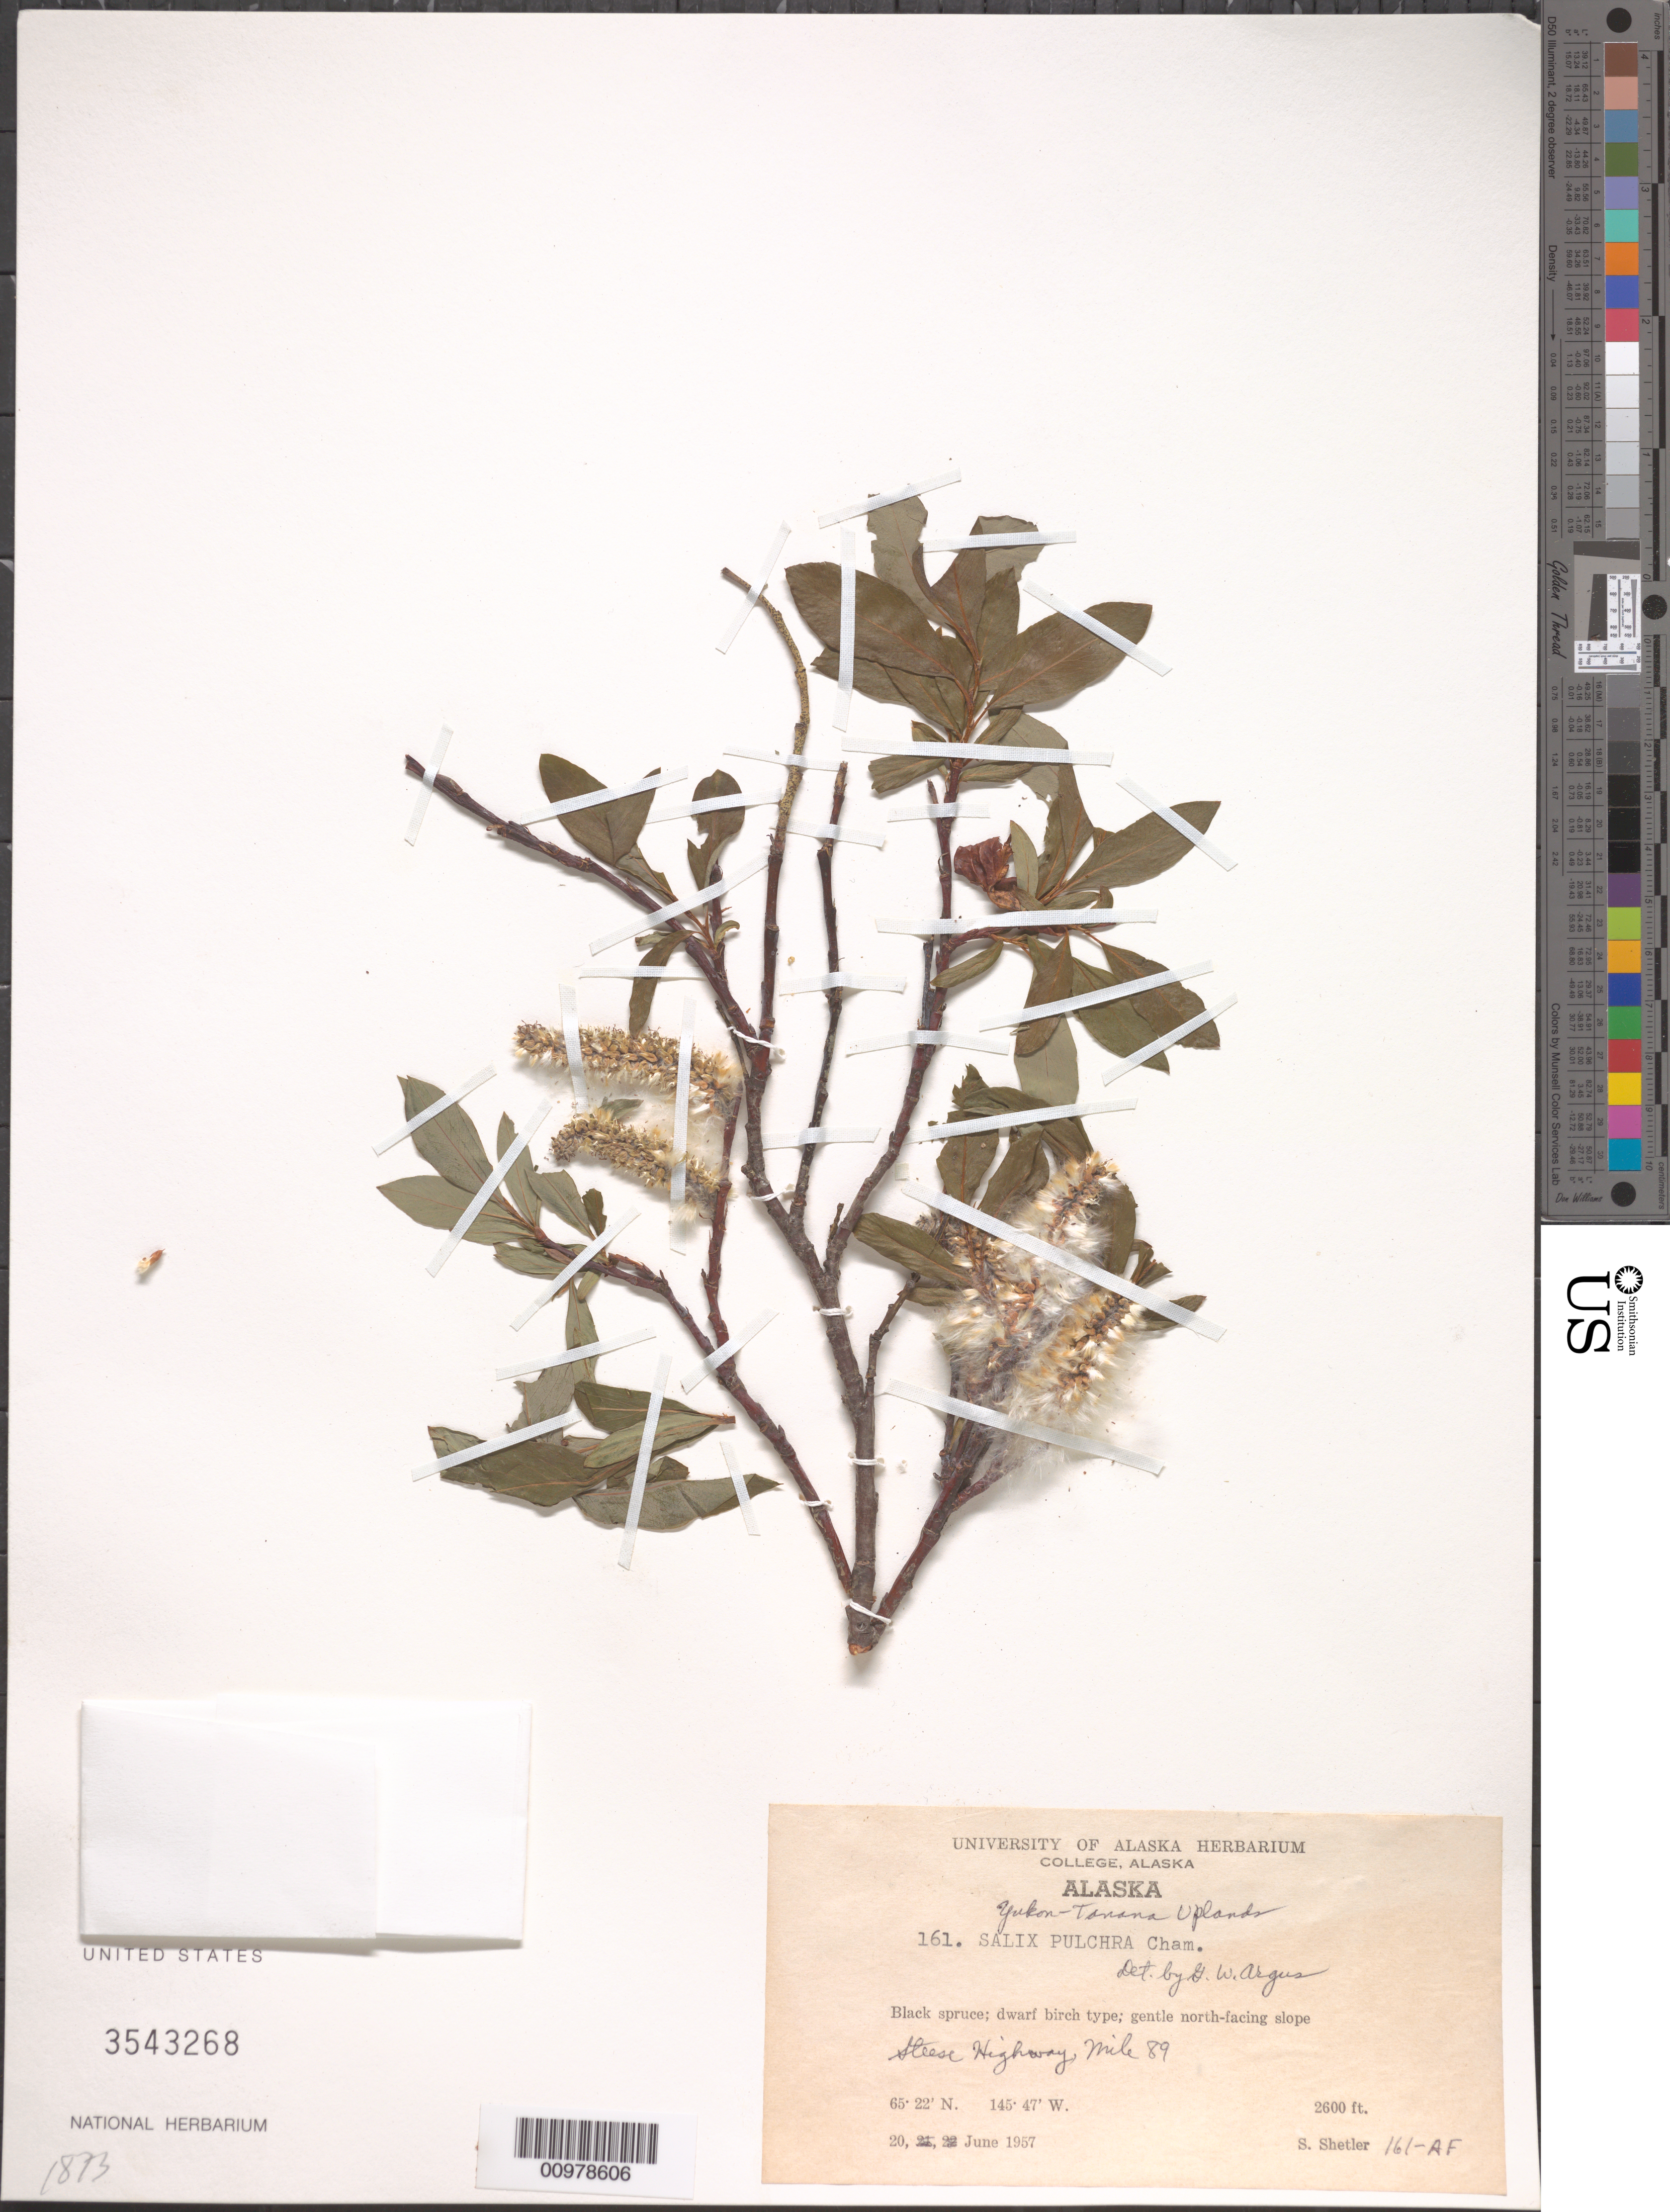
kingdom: Plantae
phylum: Tracheophyta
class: Magnoliopsida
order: Malpighiales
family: Salicaceae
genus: Salix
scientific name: Salix pulchra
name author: Cham.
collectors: S. Shetler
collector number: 161-AF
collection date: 1957-06-20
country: United States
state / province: Alaska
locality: Yukon-Tanana Uplands. Steese Highway, Mile 89.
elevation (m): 792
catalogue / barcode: US 3543268